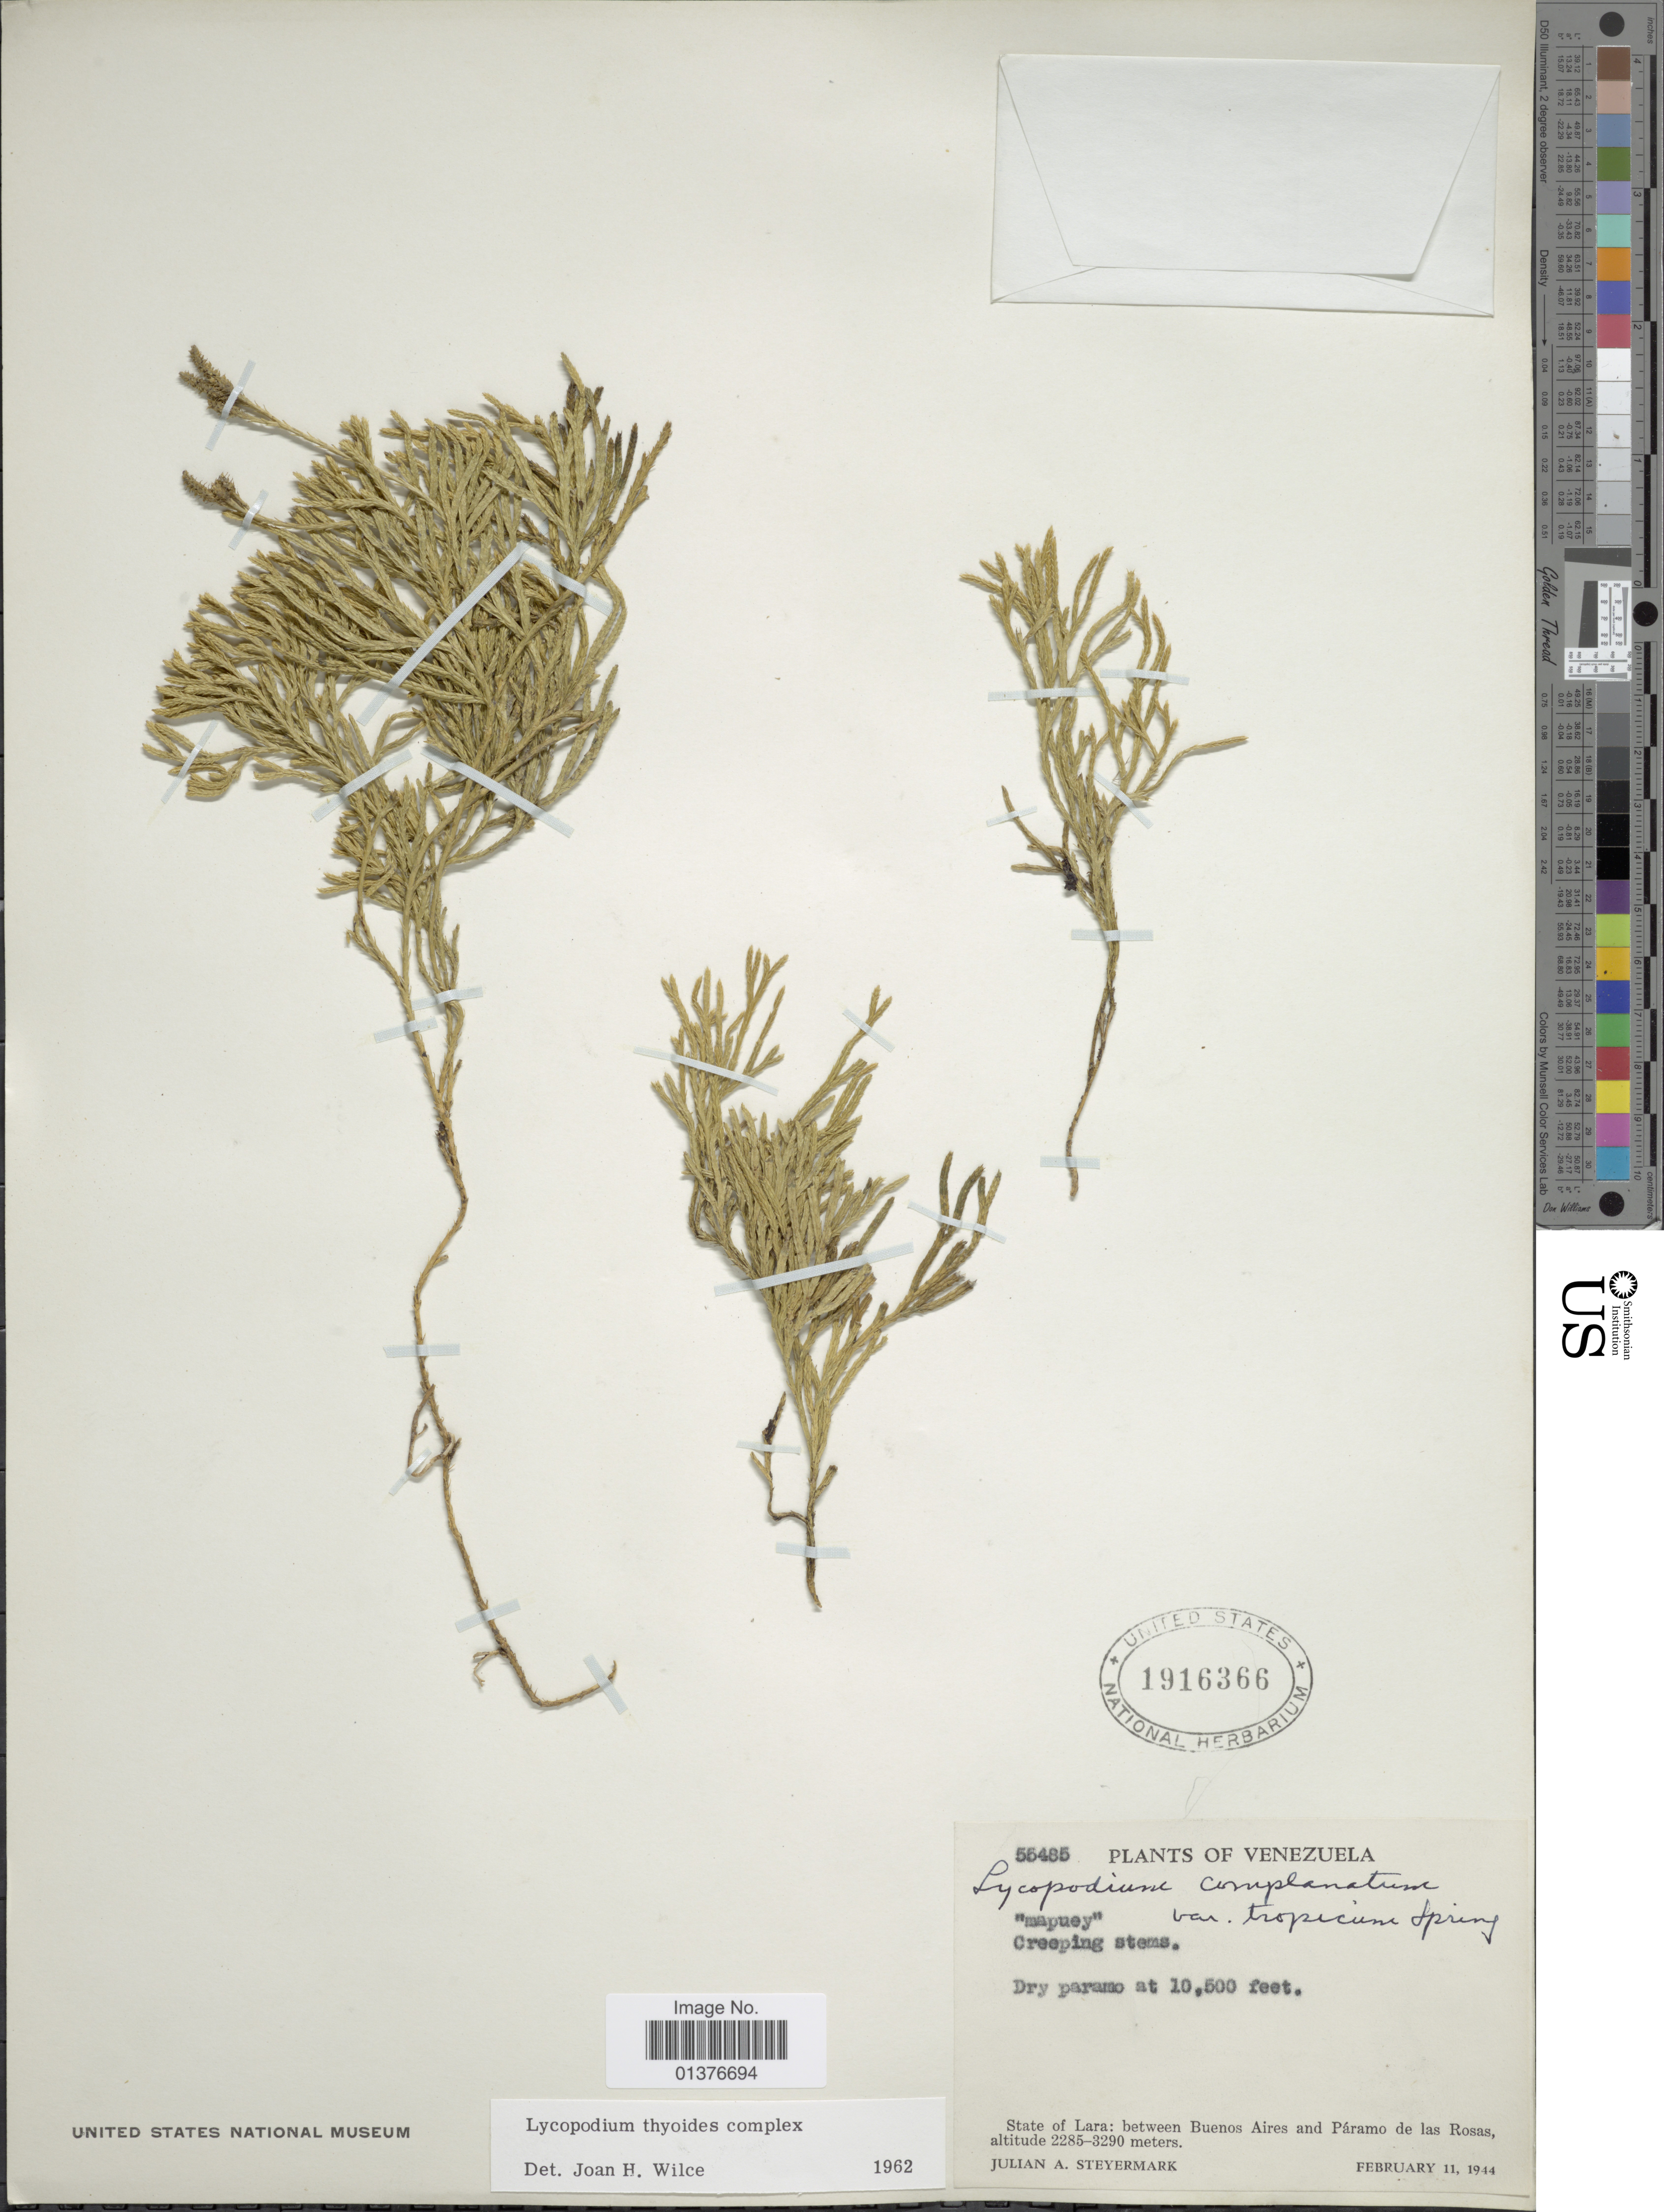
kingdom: Plantae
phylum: Tracheophyta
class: Lycopodiopsida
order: Lycopodiales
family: Lycopodiaceae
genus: Diphasiastrum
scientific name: Diphasiastrum thyoides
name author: (Humb. & Bonpl. ex Willd.) Holub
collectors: J. Steyermark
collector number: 55485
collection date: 1944-02-11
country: Venezuela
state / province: Lara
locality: Between Buenos Aires and Páramo de las Rosas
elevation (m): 2285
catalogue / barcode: US 1916366